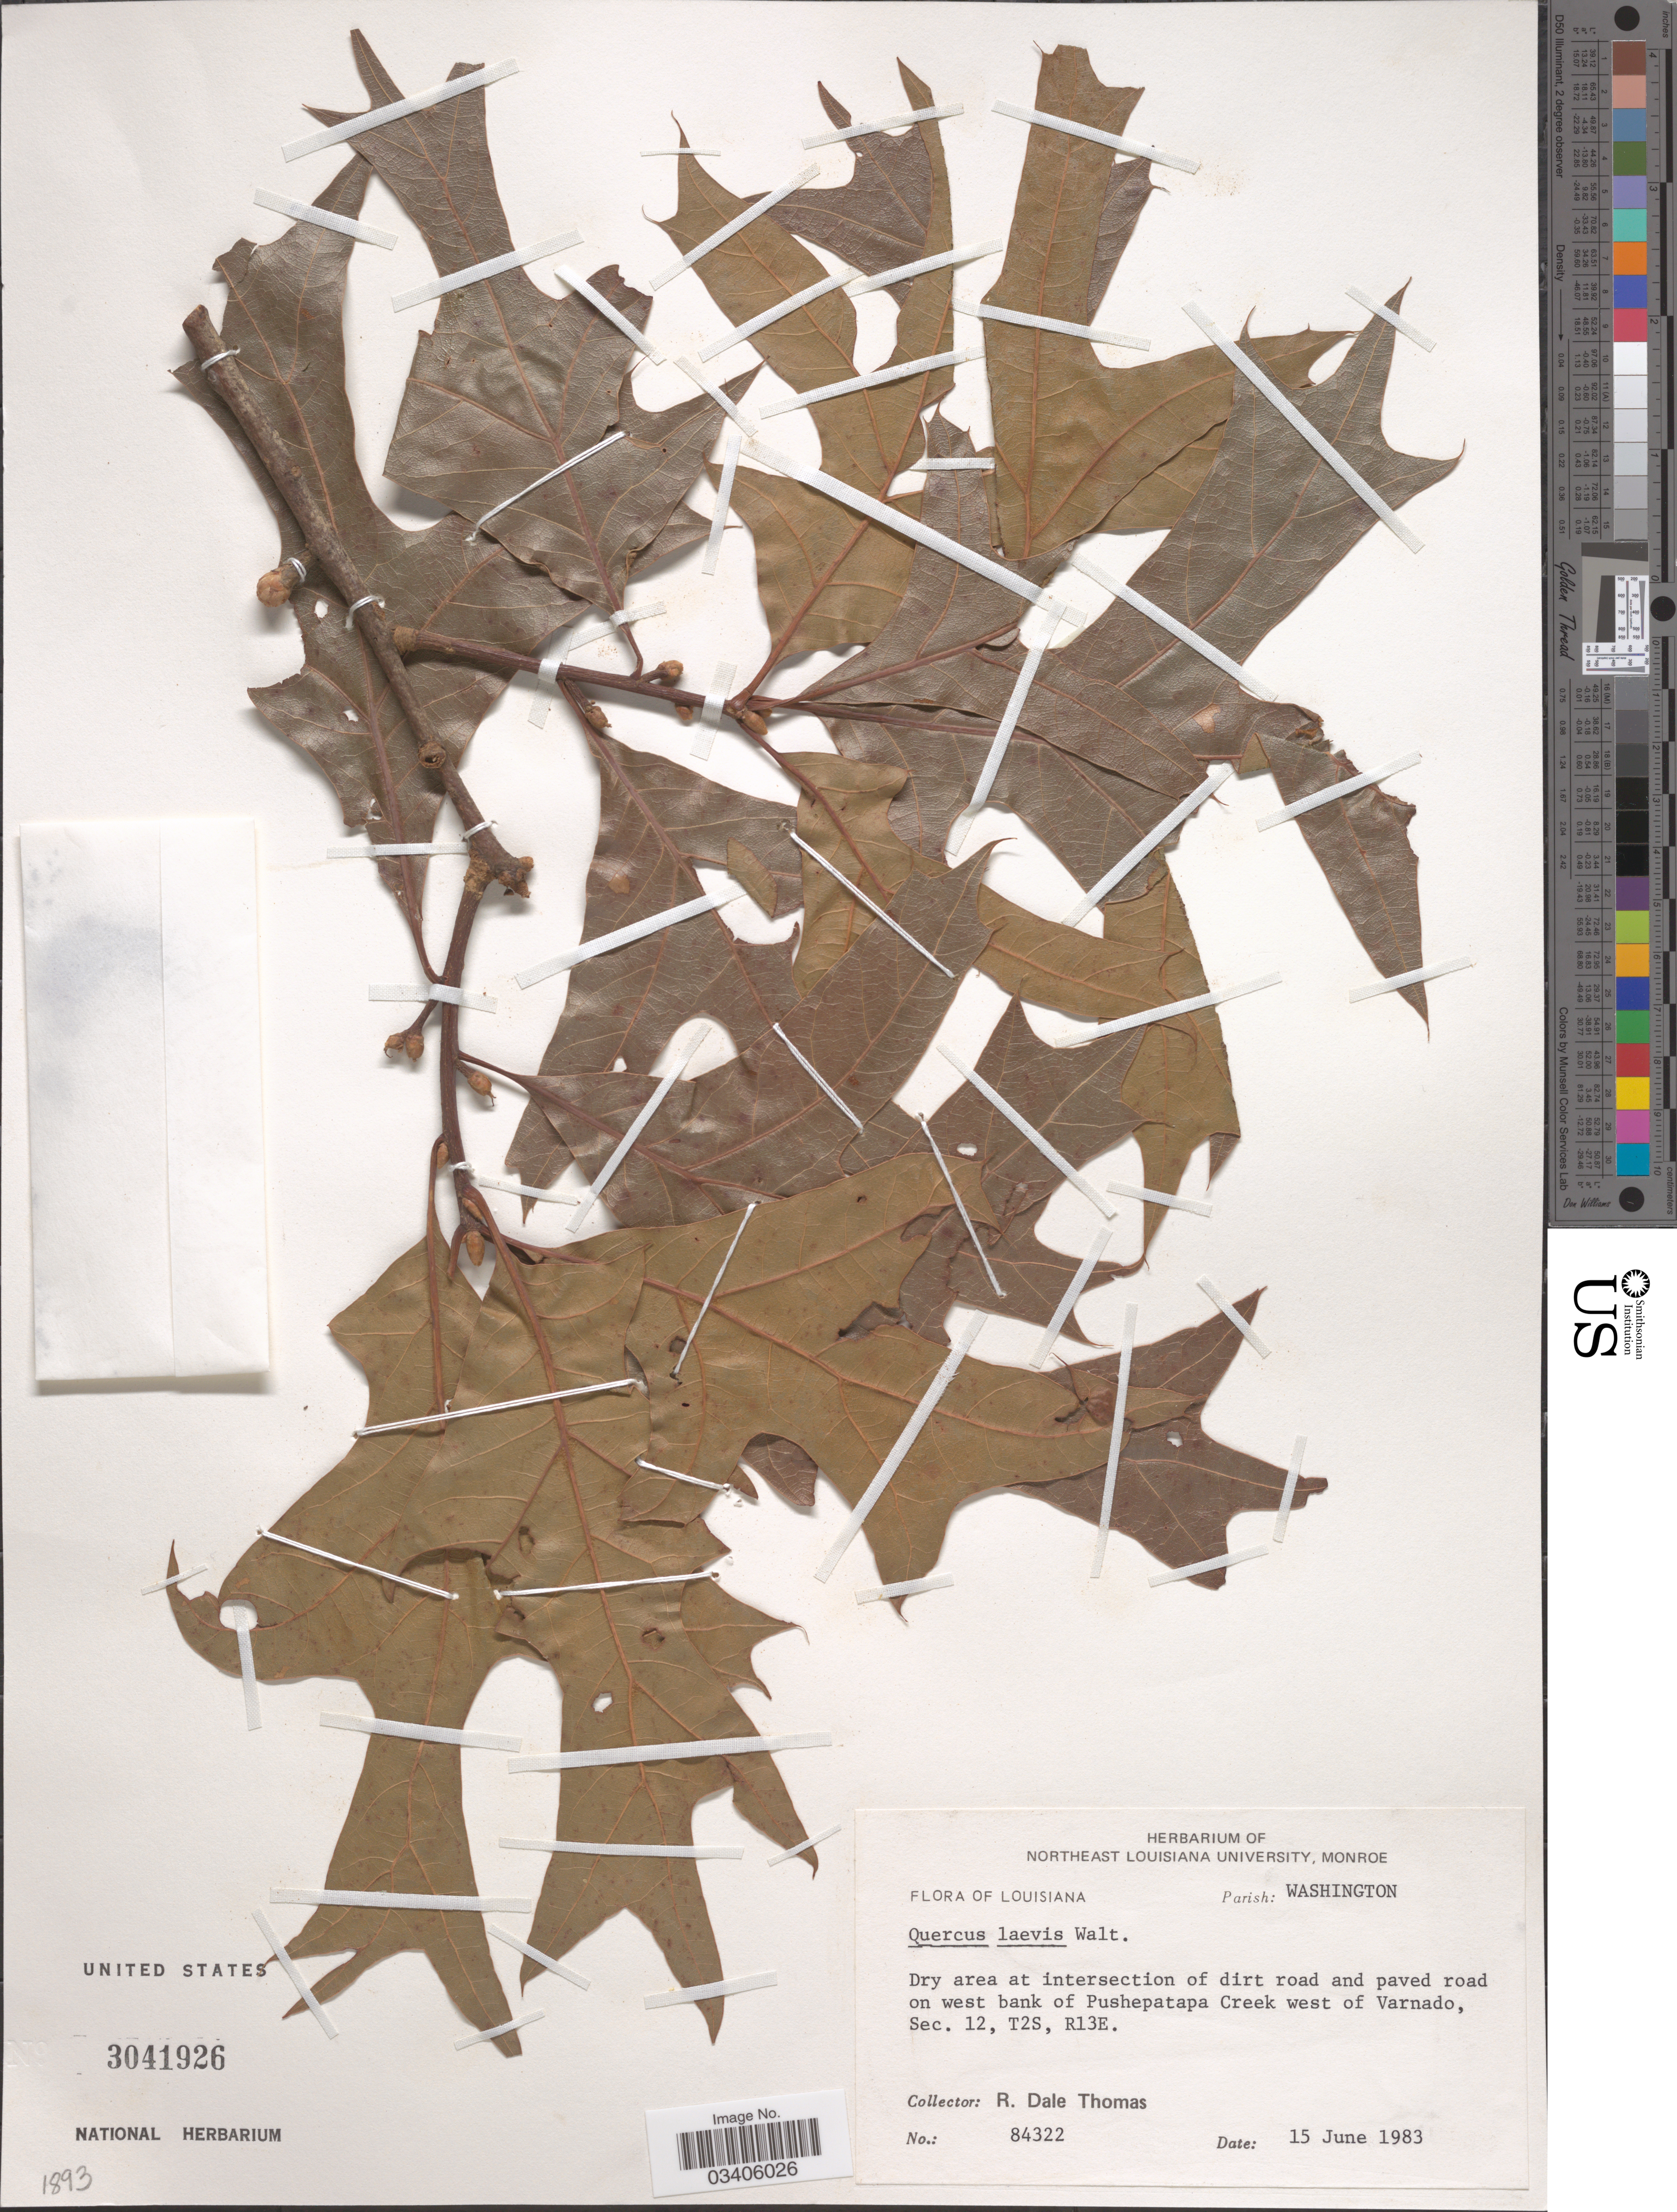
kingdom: Plantae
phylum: Tracheophyta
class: Magnoliopsida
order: Fagales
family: Fagaceae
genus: Quercus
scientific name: Quercus laevis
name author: Walter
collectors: R. Thomas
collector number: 84322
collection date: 1983-06-15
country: United States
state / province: Louisiana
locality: Parish Washington. On west bank of Pushepatapa Creek west of Varnado, Sec. 12, T2S, R13E.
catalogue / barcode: US 3041926